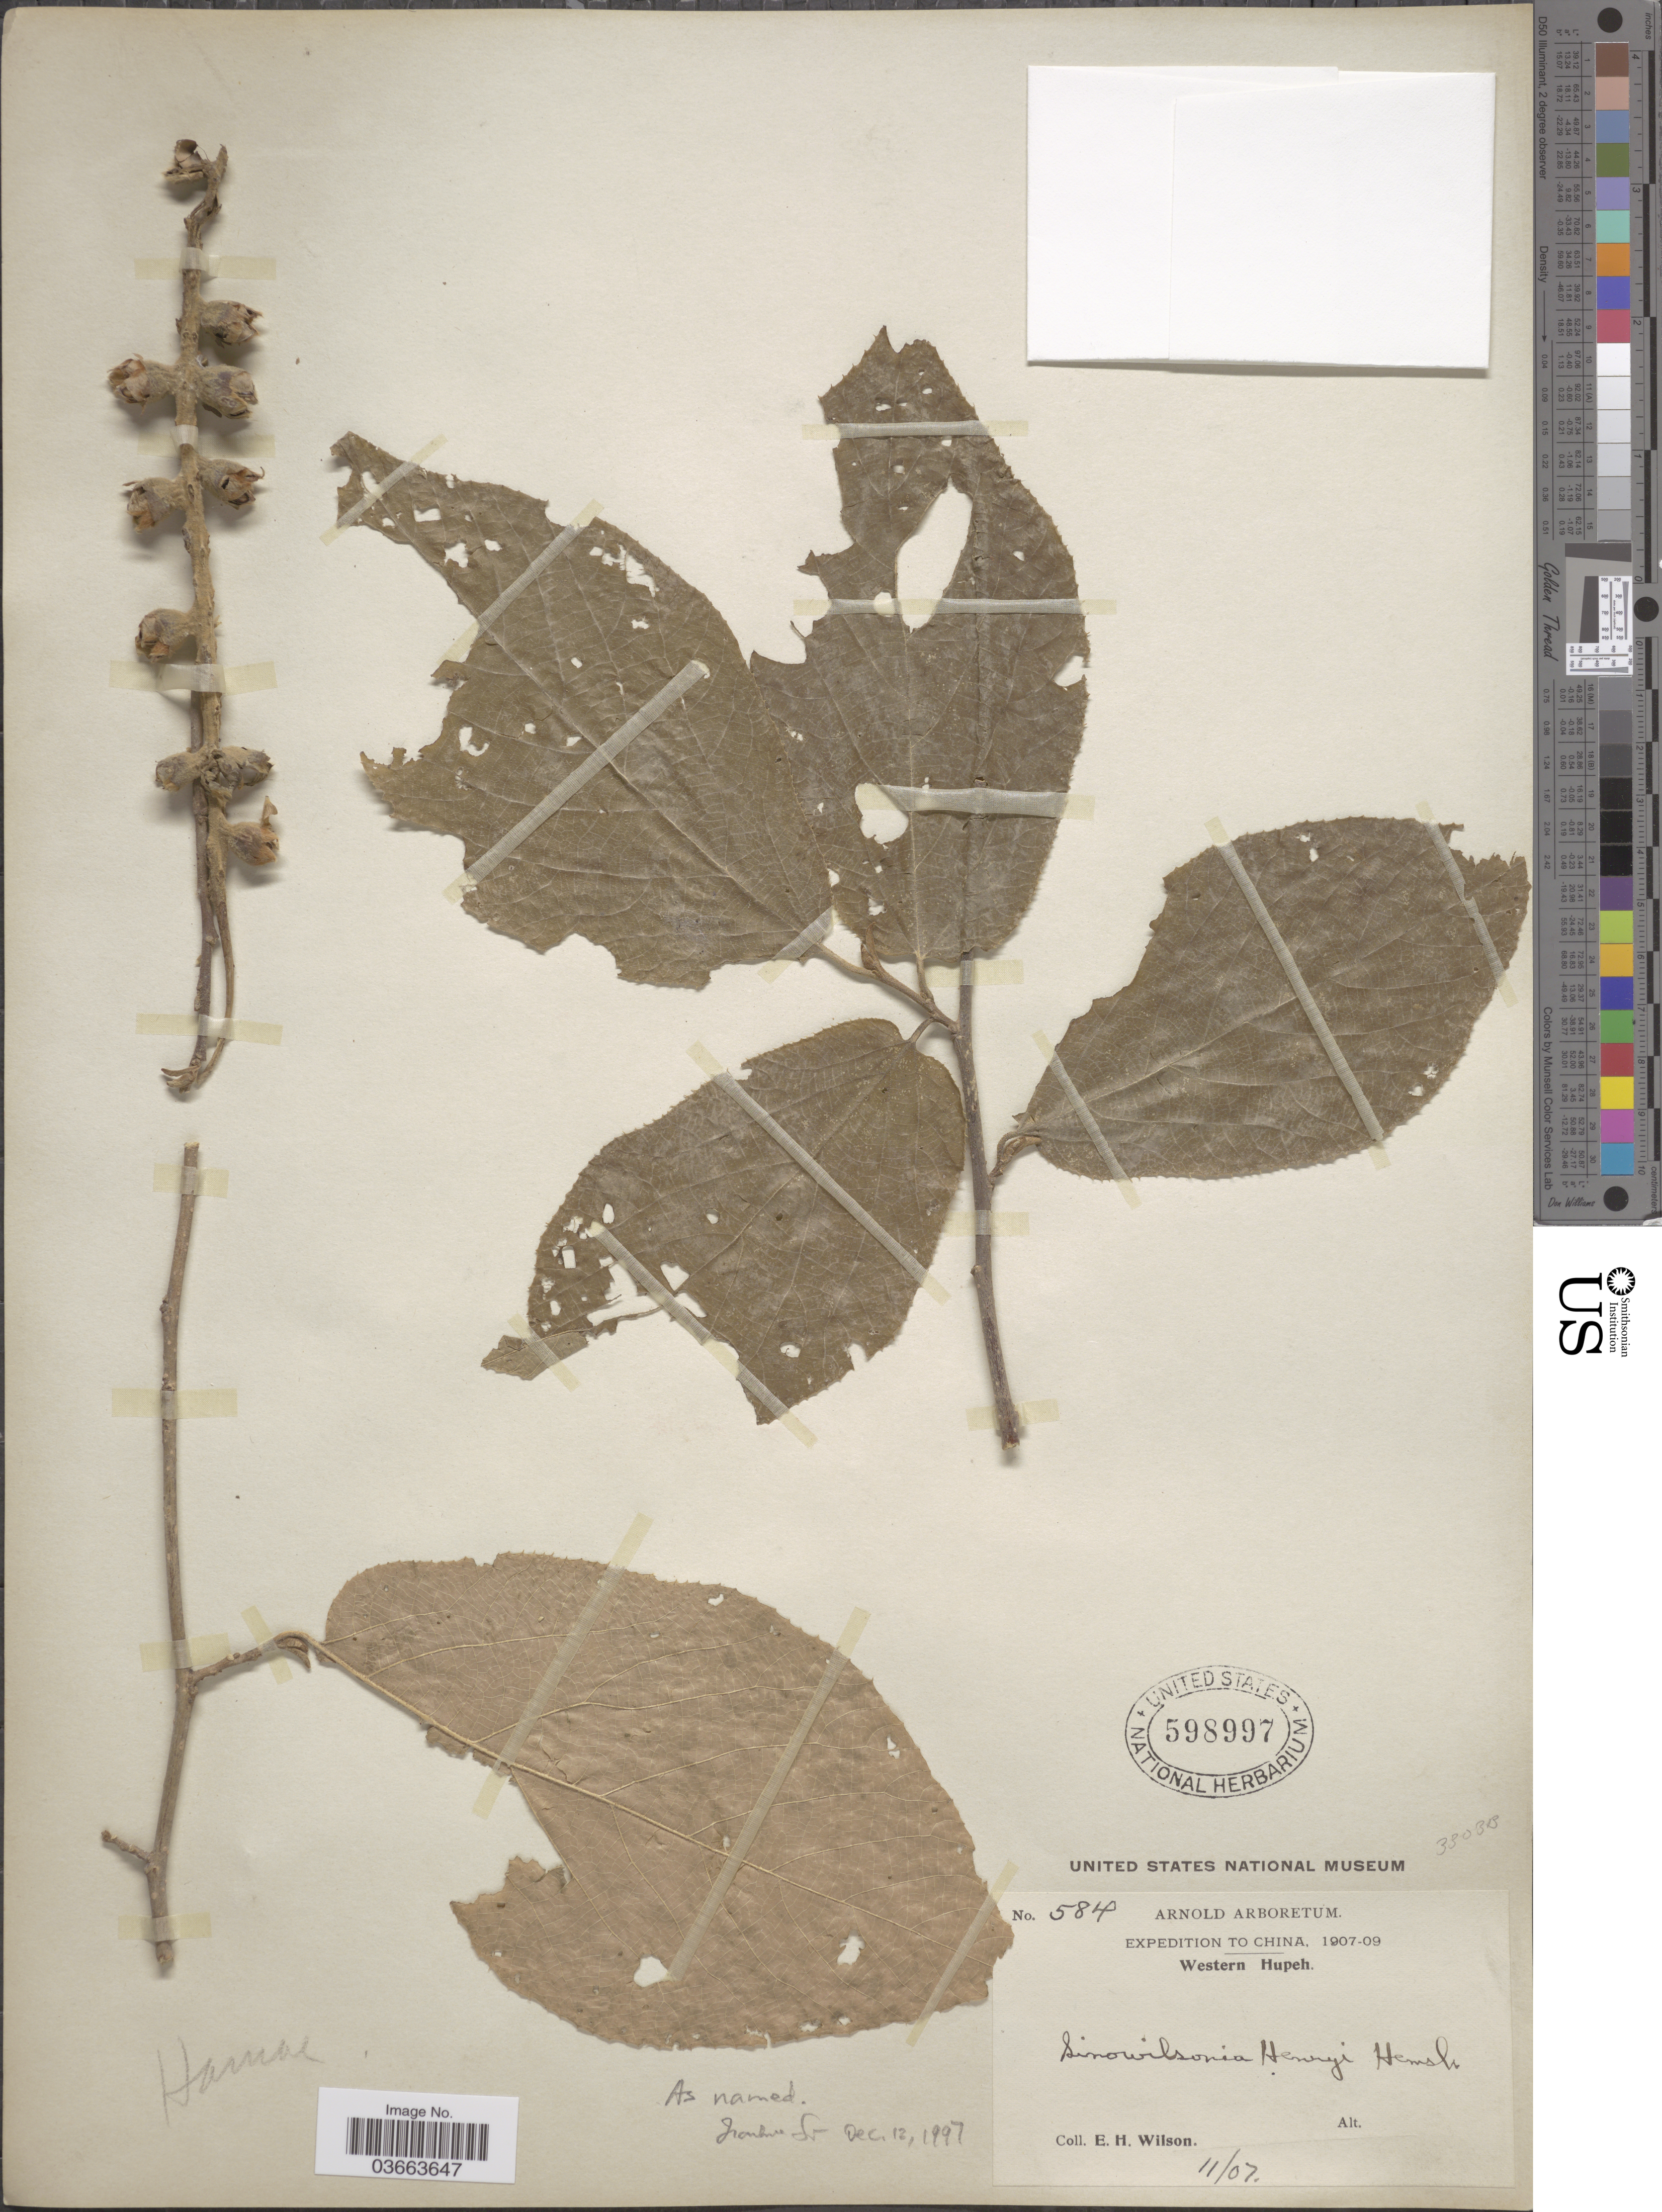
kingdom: Plantae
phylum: Tracheophyta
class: Magnoliopsida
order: Saxifragales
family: Hamamelidaceae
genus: Sinowilsonia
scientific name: Sinowilsonia henryi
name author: Hemsl.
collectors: E. Wilson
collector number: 584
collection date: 1907-11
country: China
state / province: Hubei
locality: Western Hupeh.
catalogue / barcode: US 598997